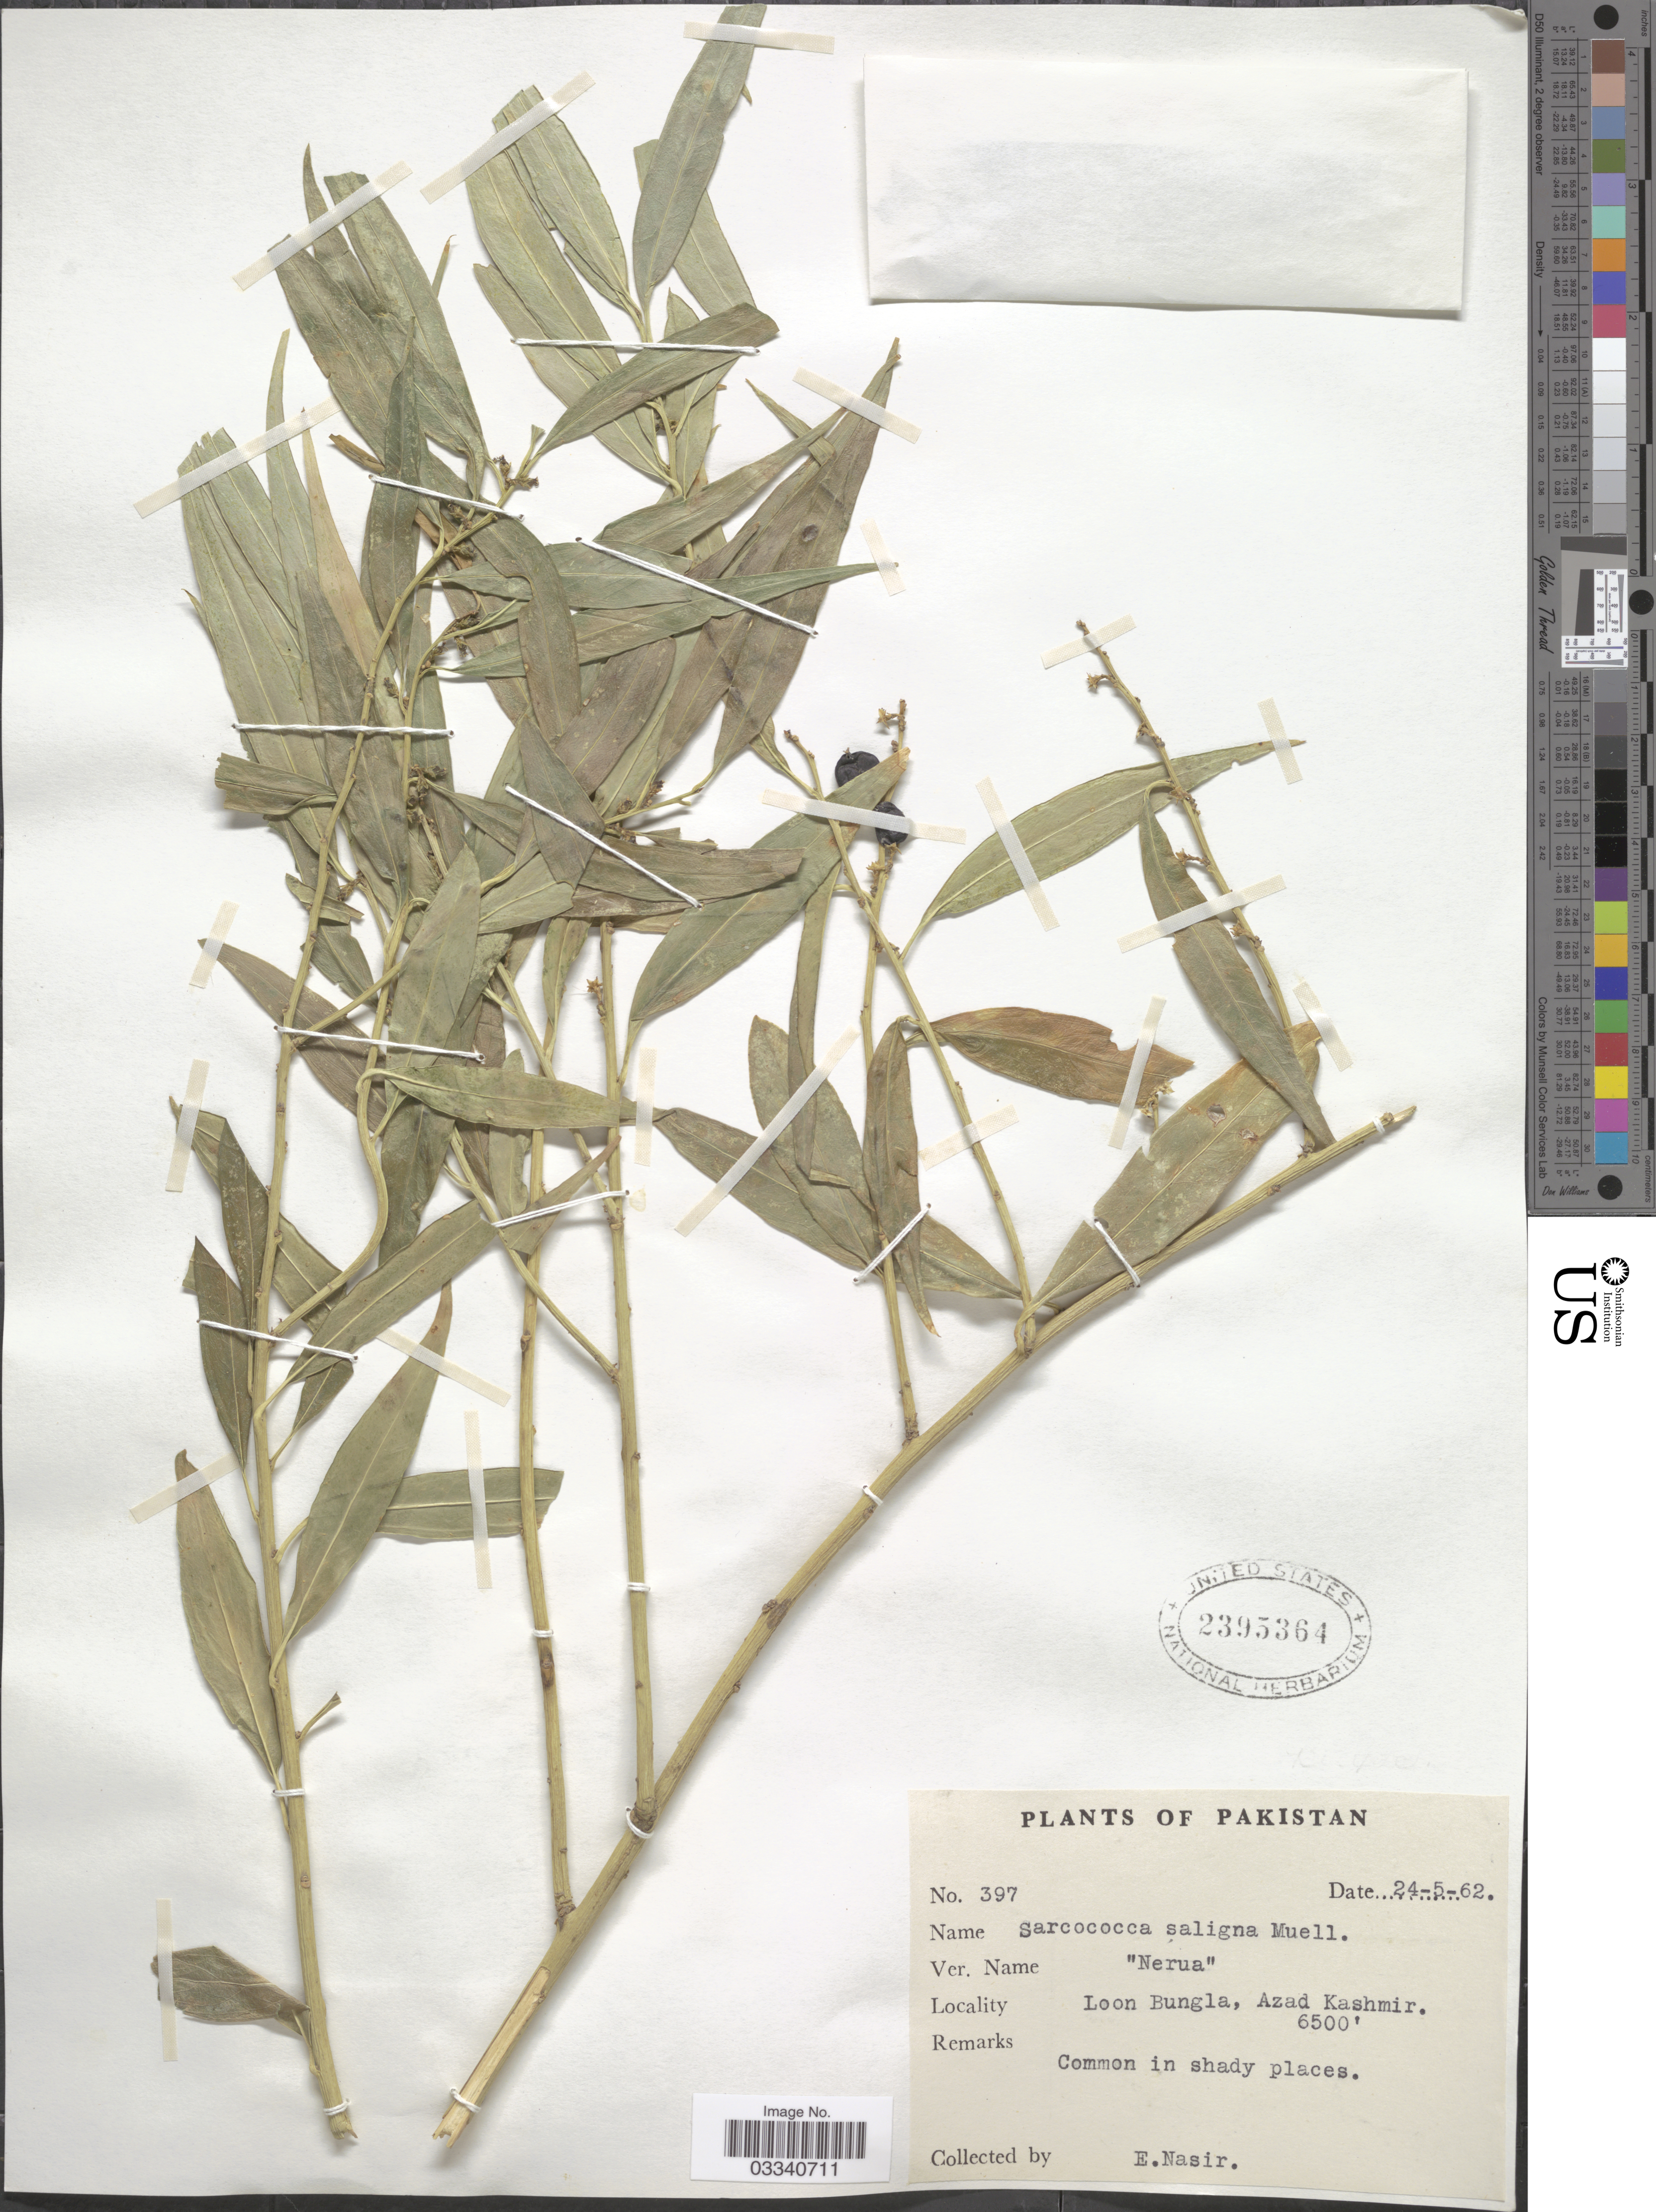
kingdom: Plantae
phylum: Tracheophyta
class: Magnoliopsida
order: Buxales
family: Buxaceae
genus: Sarcococca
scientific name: Sarcococca saligna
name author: (D. Don) Müll. Arg.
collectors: E. Nasir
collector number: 397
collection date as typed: Transcribed d/m/y: 24/5/62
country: Pakistan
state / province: Azad Kashmir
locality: Loon Bungla.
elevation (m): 1981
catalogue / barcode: US 2395364